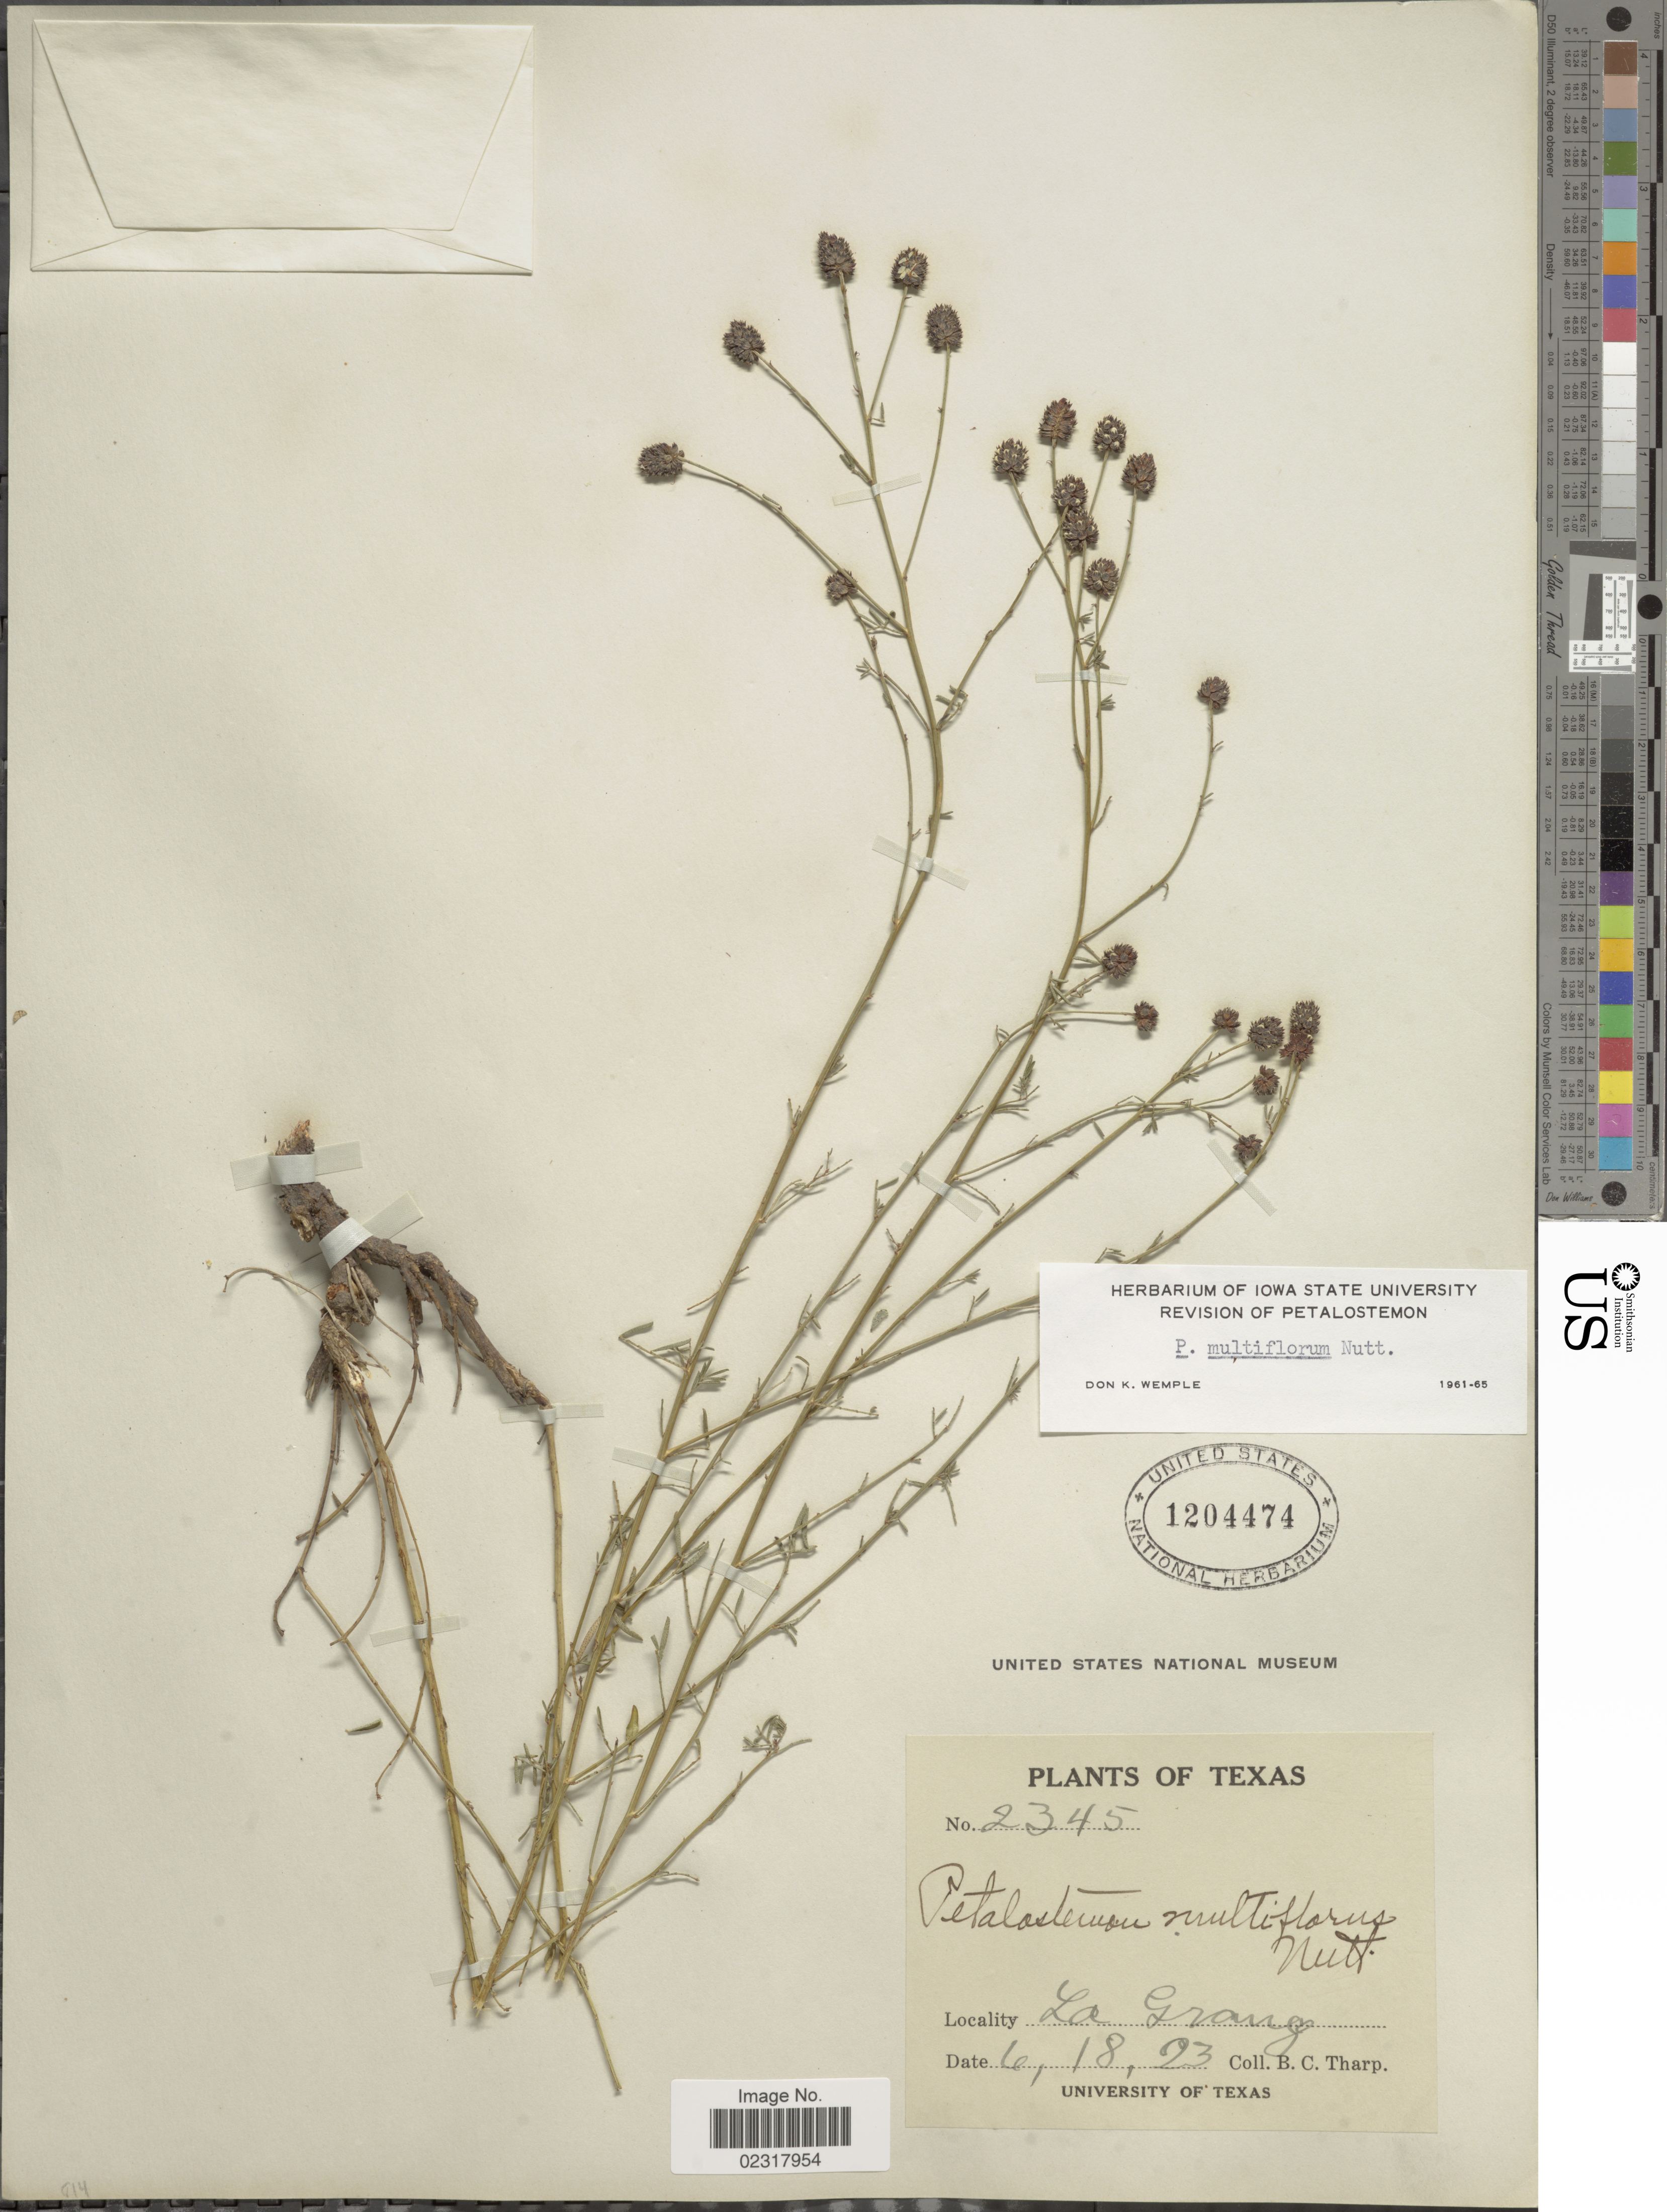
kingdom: Plantae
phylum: Tracheophyta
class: Magnoliopsida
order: Fabales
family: Fabaceae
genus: Dalea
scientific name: Dalea multiflora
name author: (Nutt.) Shinners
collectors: B. C. Tharp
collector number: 2345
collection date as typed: Transcribed d/m/y: 18/6/23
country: United States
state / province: Texas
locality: La Grange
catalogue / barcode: US 1204474